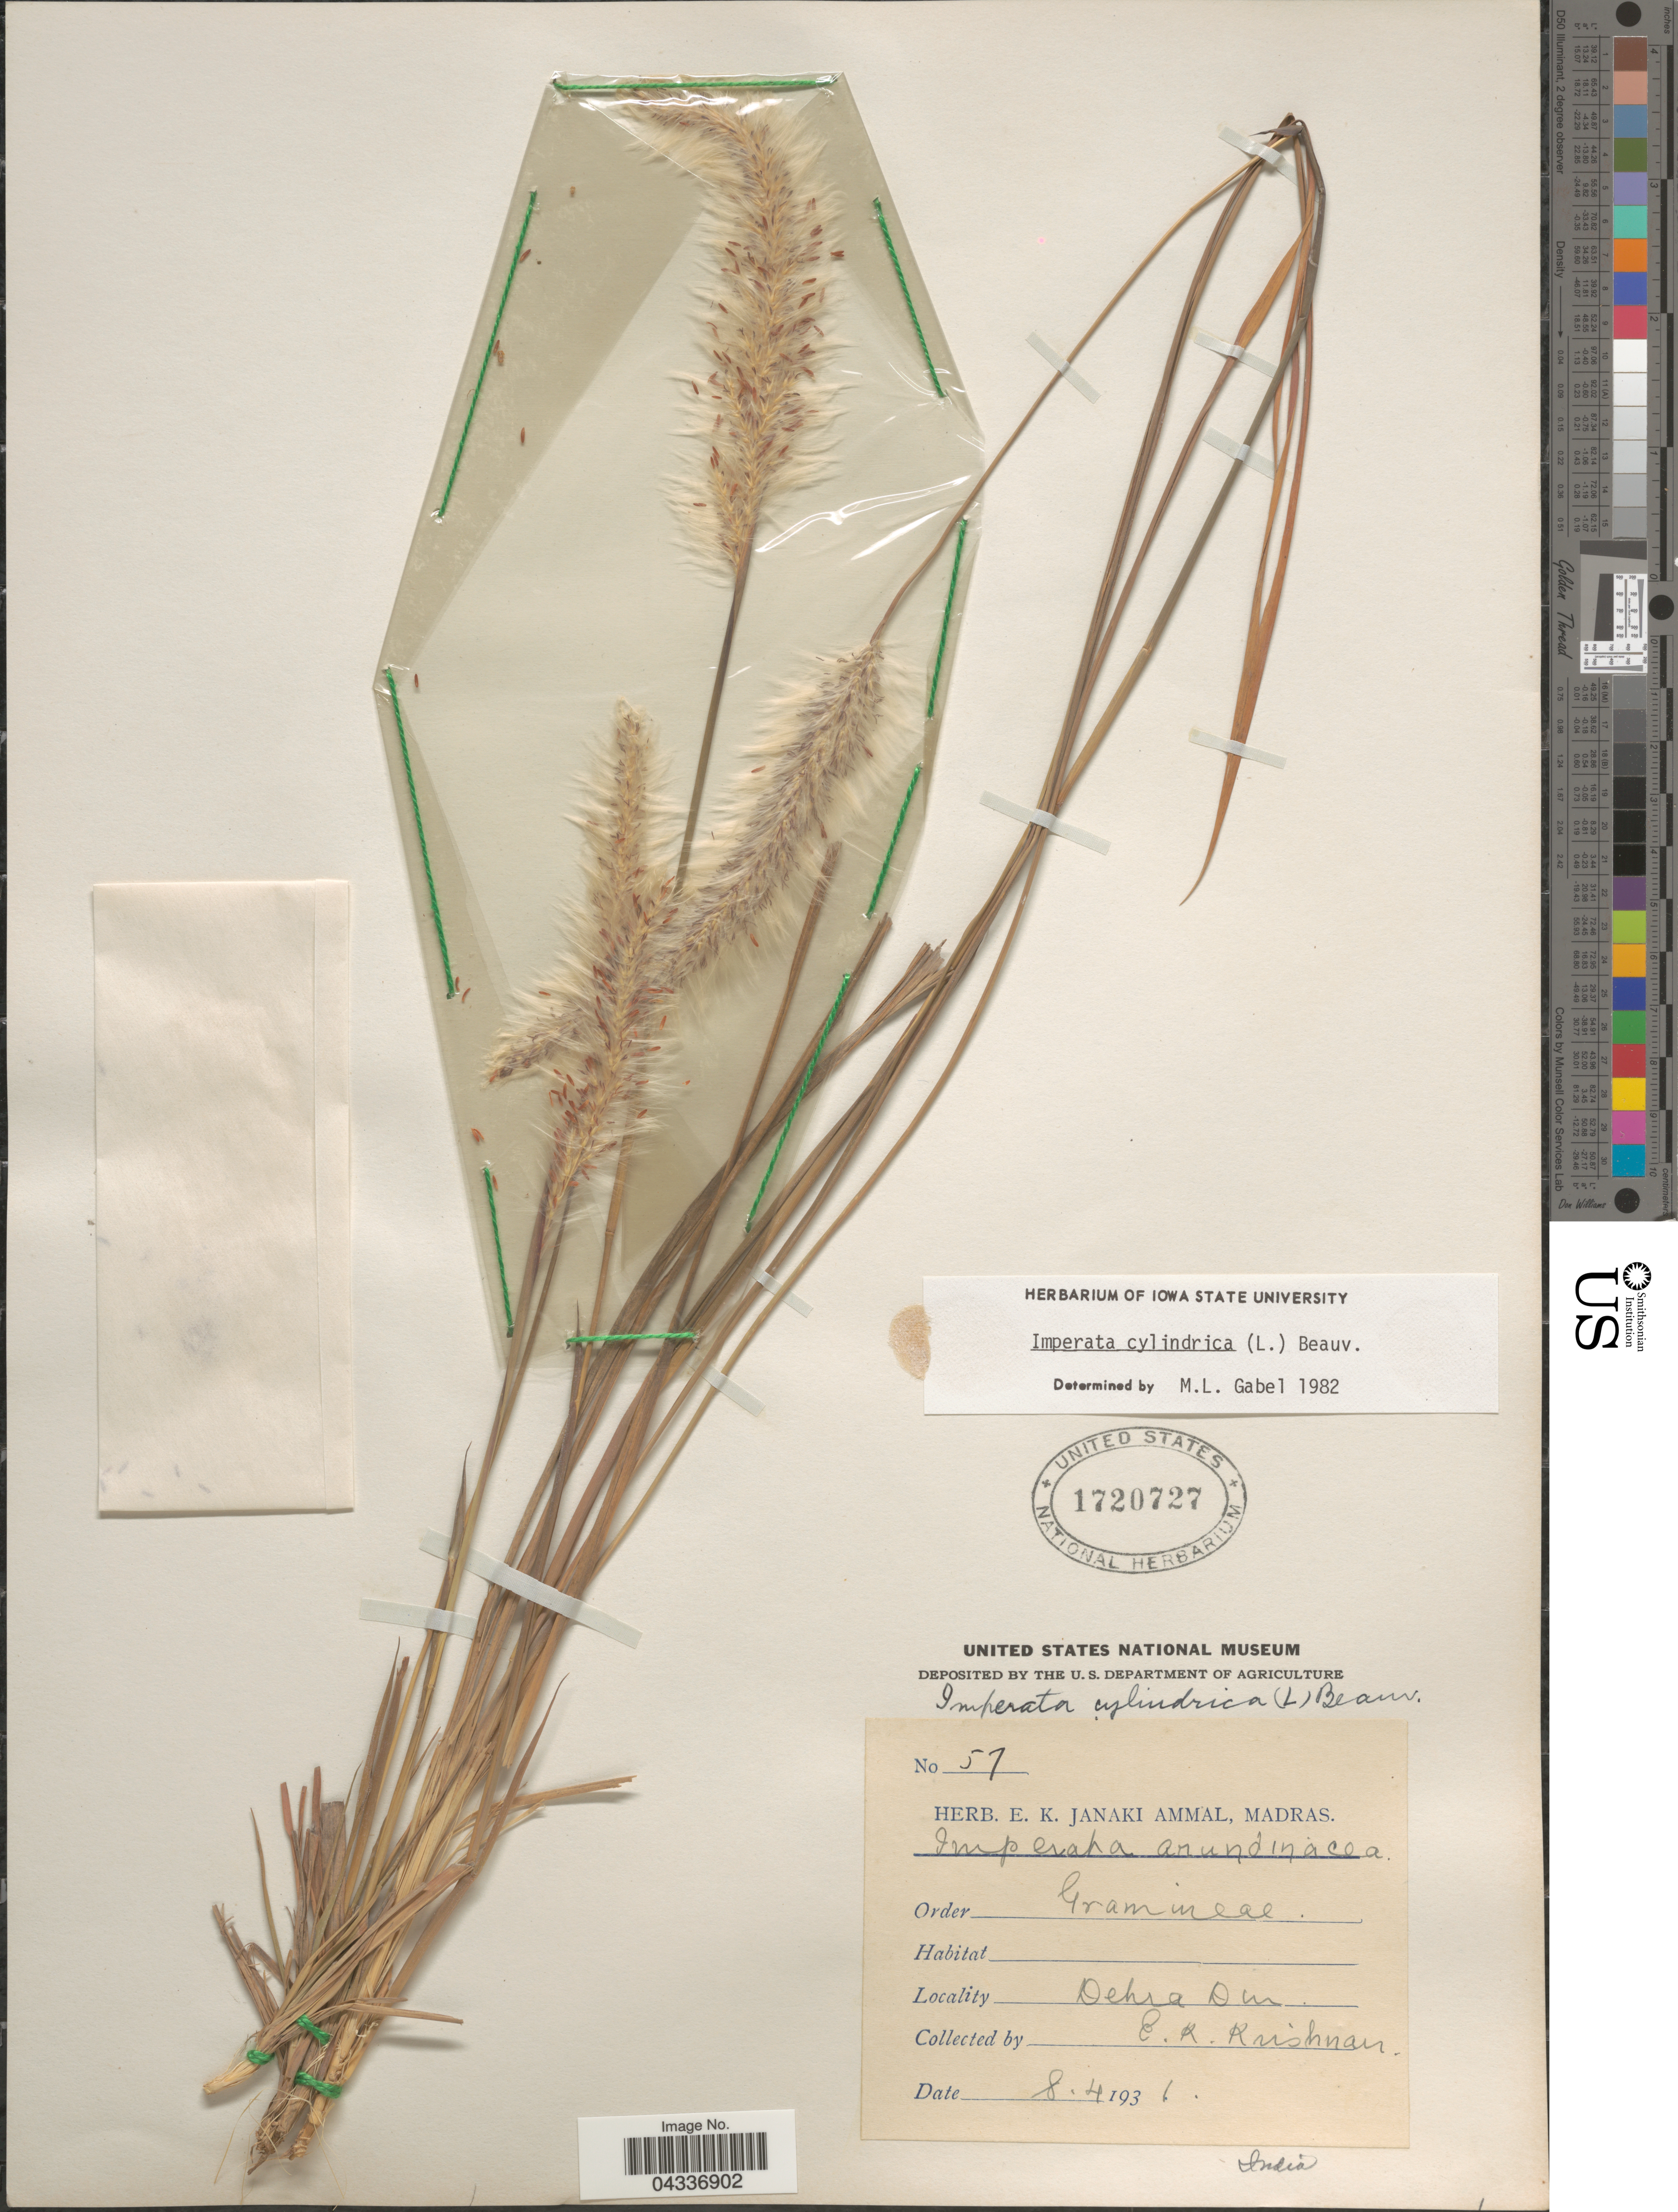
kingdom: Plantae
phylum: Tracheophyta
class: Liliopsida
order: Poales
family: Poaceae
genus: Imperata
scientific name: Imperata cylindrica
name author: (L.) P. Beauv.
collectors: E. Krishnan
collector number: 57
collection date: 1931-04-08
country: India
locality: Dehra Dun.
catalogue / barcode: US 1720727